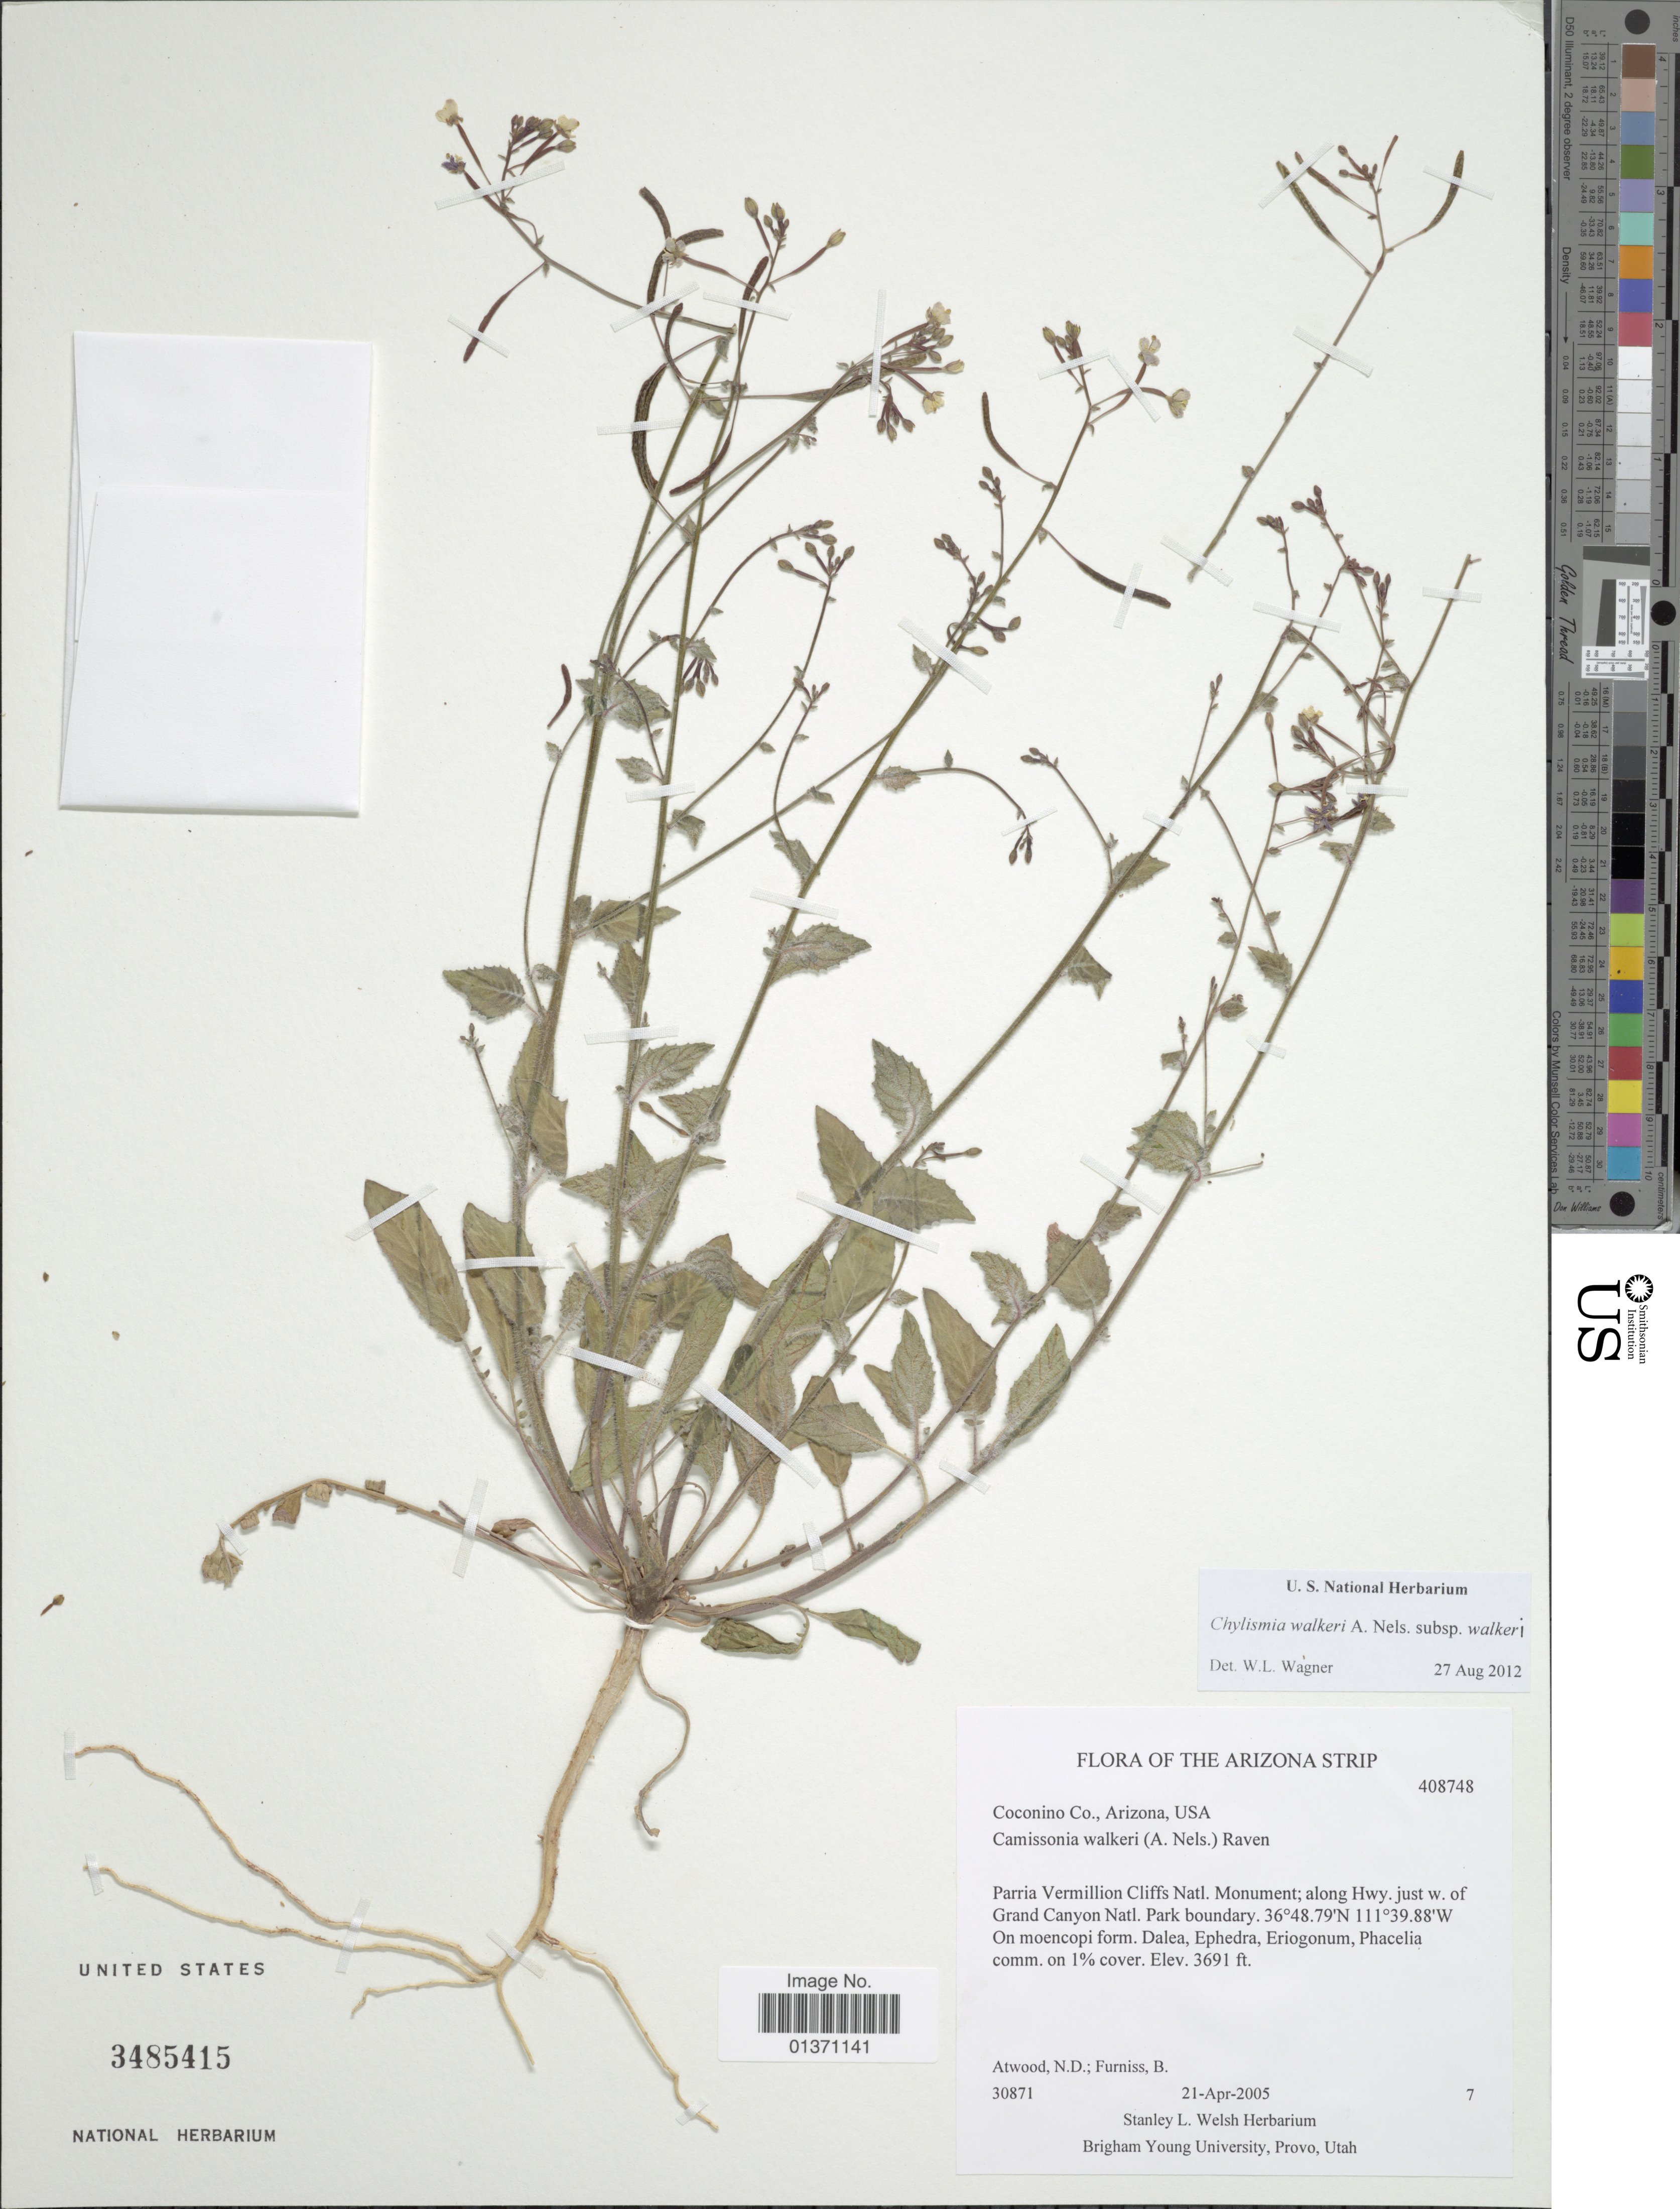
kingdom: Plantae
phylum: Tracheophyta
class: Magnoliopsida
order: Myrtales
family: Onagraceae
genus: Chylismia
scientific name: Chylismia walkeri subsp. walkeri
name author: A. Nelson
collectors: N. Atwood & B. Furniss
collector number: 30871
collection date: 2005-04-21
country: United States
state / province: Arizona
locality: The Arizona Strip, Coconino Co., Parria Vermillion Cliffs Natl. Monument; along Hwy. just w. of Grand Canyon Natl. Park boundary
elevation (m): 1125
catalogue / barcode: US 3485415